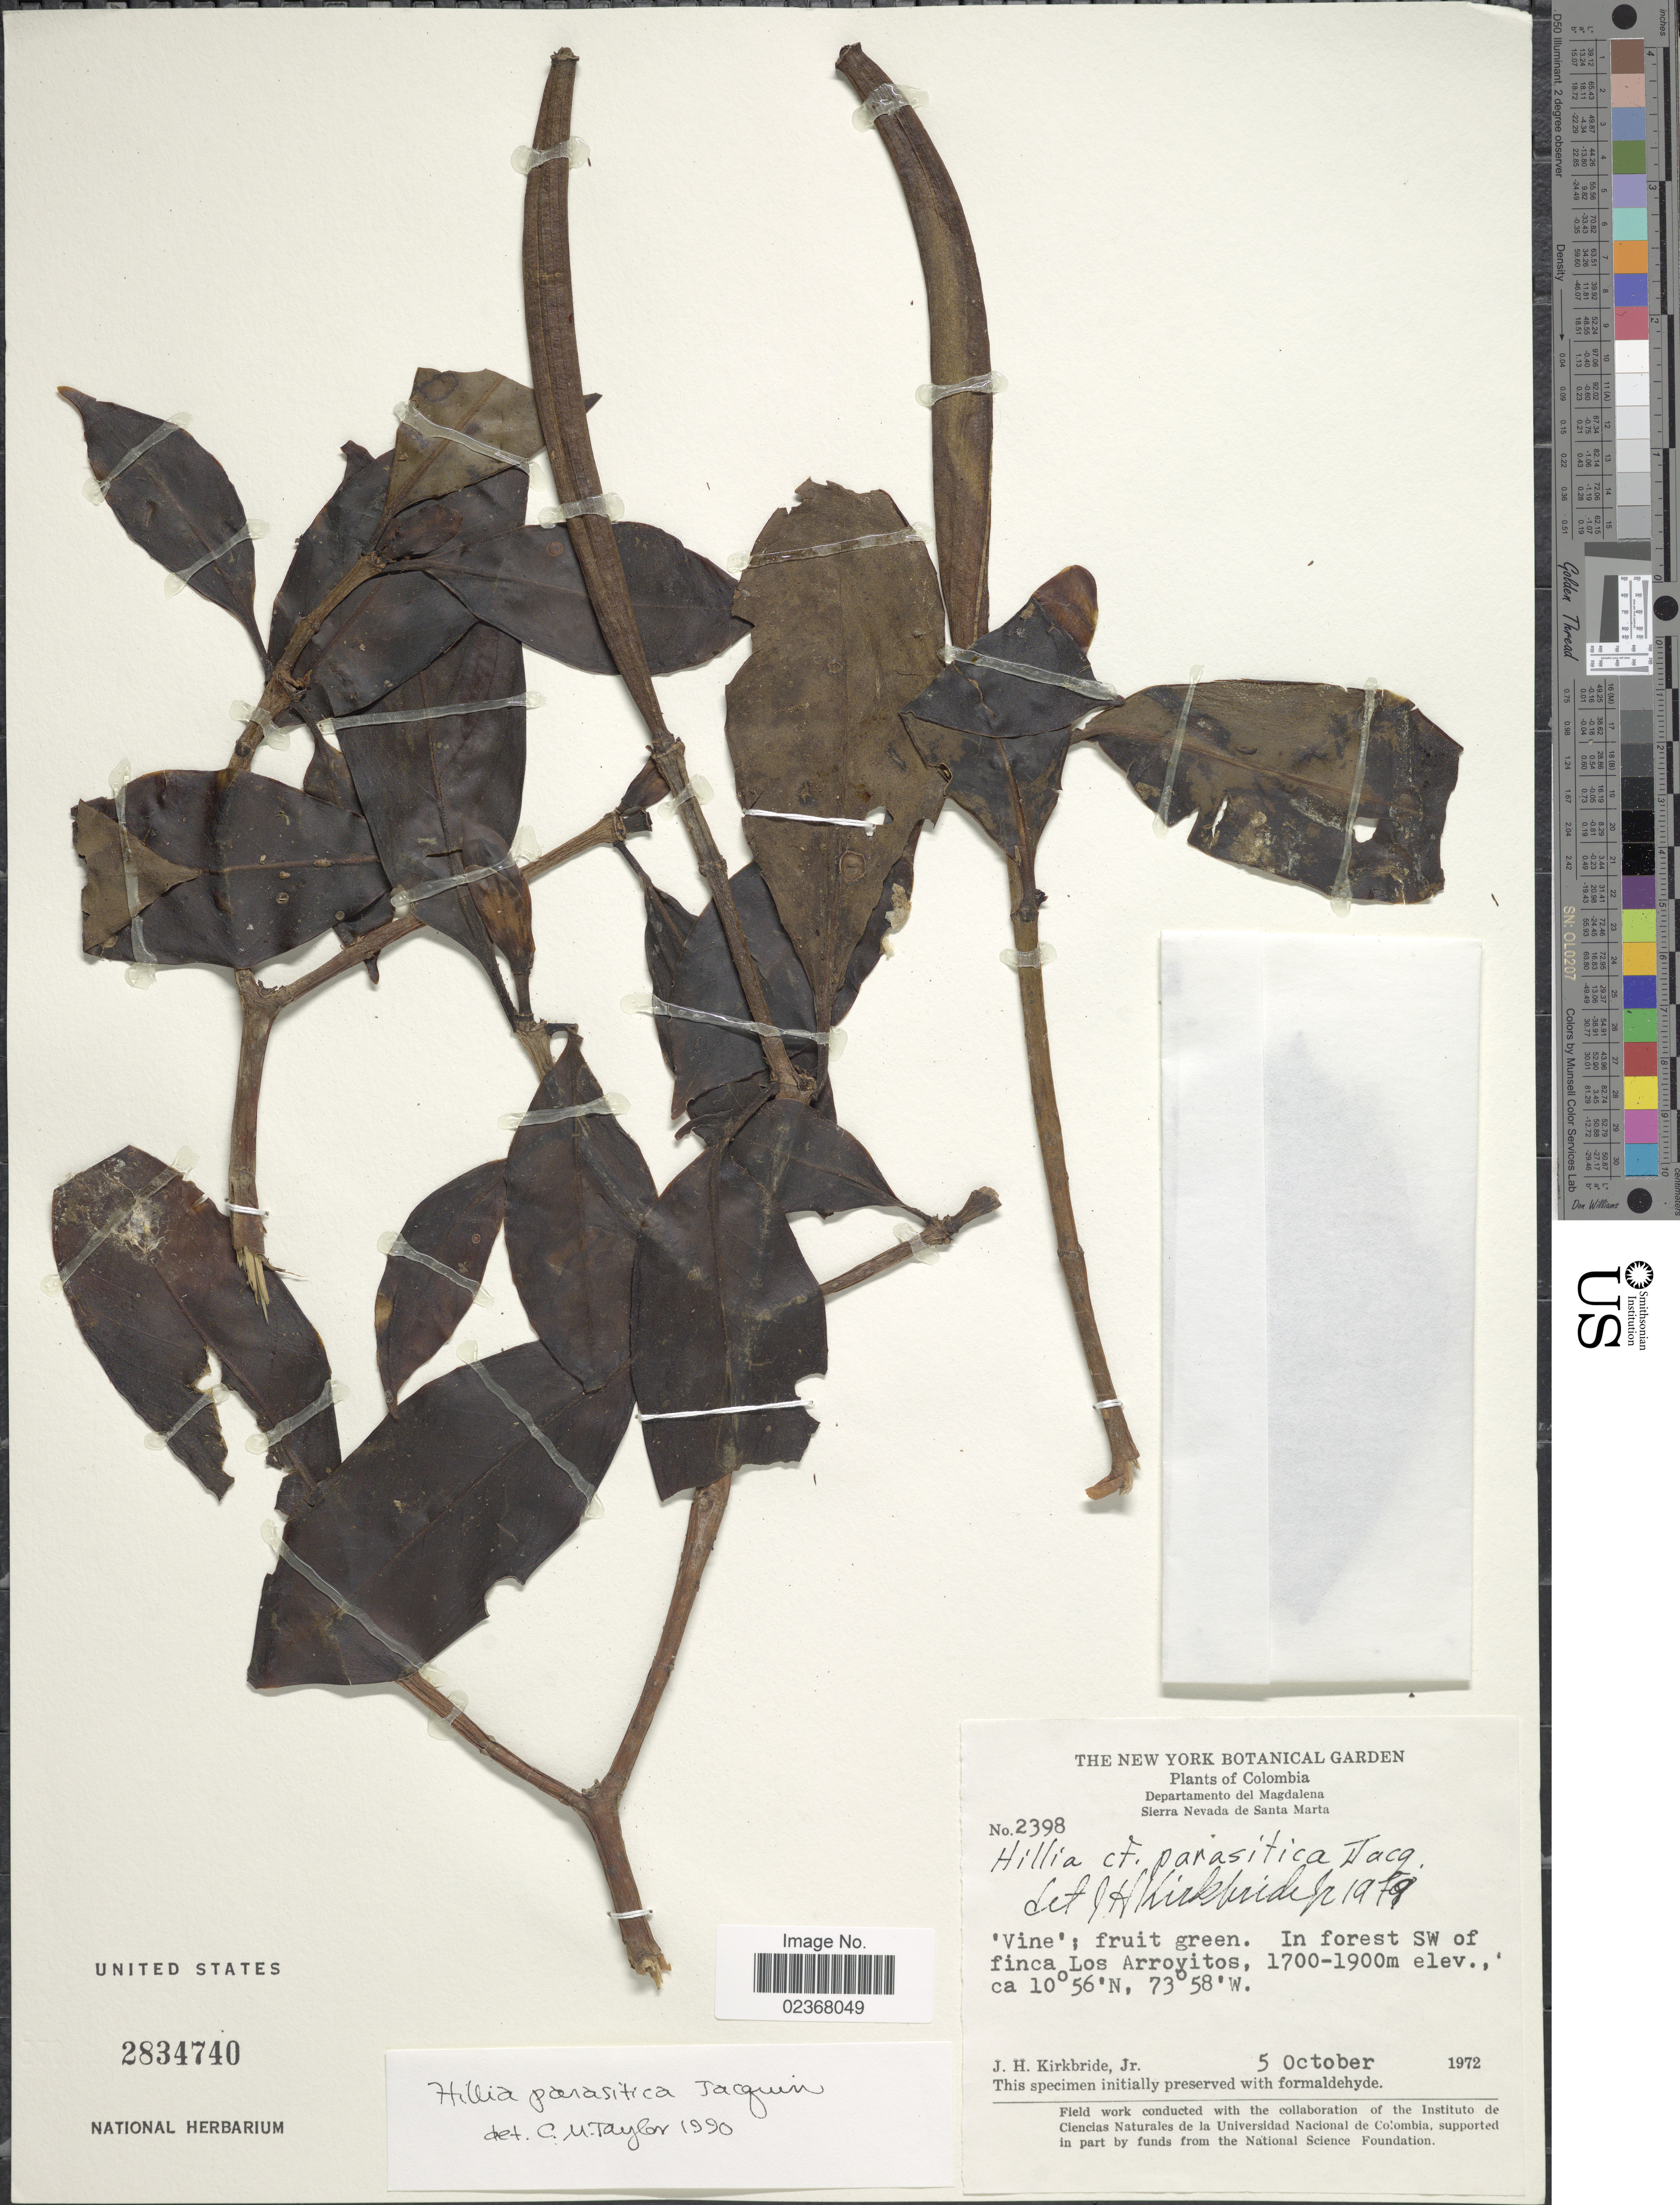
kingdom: Plantae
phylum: Tracheophyta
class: Magnoliopsida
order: Gentianales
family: Rubiaceae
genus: Hillia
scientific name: Hillia parasitica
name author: Jacq.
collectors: J. H. Kirkbride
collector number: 2398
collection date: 1972-10-05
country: Colombia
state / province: Magdalena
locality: Departamento del Magdalena, Sierra Nevada de Santa Marta, In forest SW of finca Los Arroyitos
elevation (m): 1700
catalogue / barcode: US 2834740